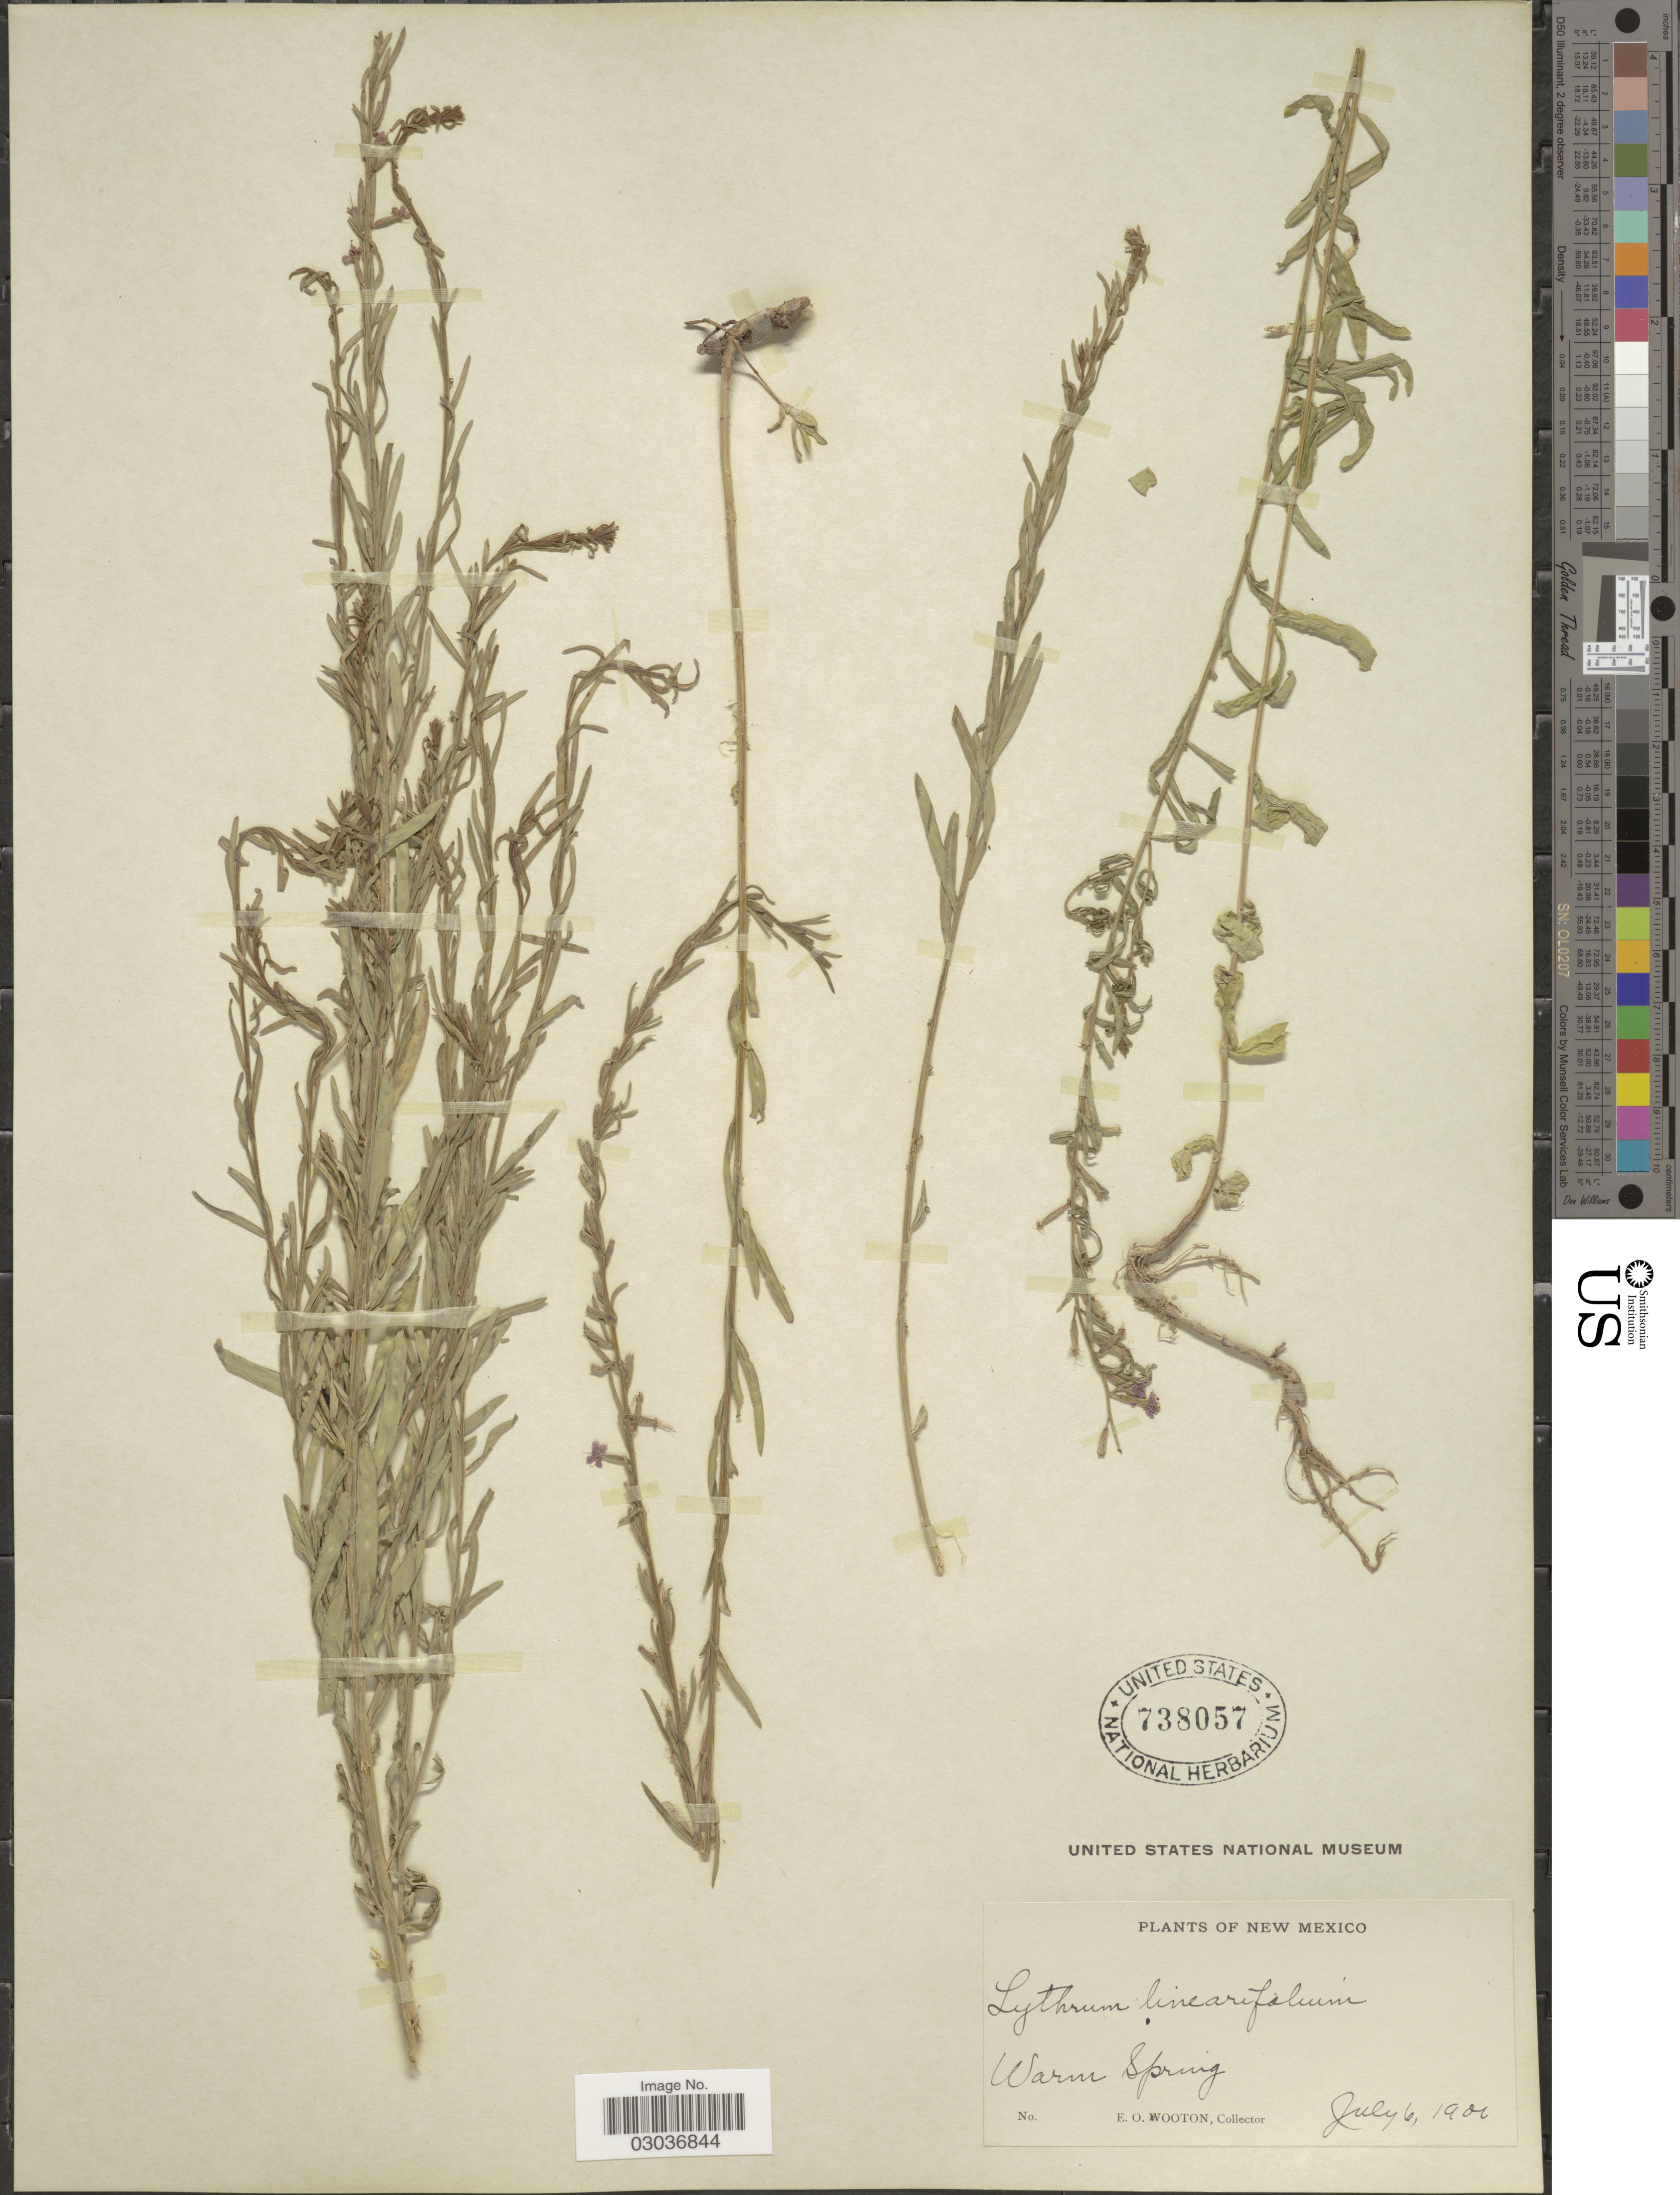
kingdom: Plantae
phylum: Tracheophyta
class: Magnoliopsida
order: Myrtales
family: Lythraceae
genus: Lythrum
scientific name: Lythrum californicum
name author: Torr. & A. Gray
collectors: E. O. Wooton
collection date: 1900-07-06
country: United States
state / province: New Mexico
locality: Warm Spring.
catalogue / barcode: US 738057